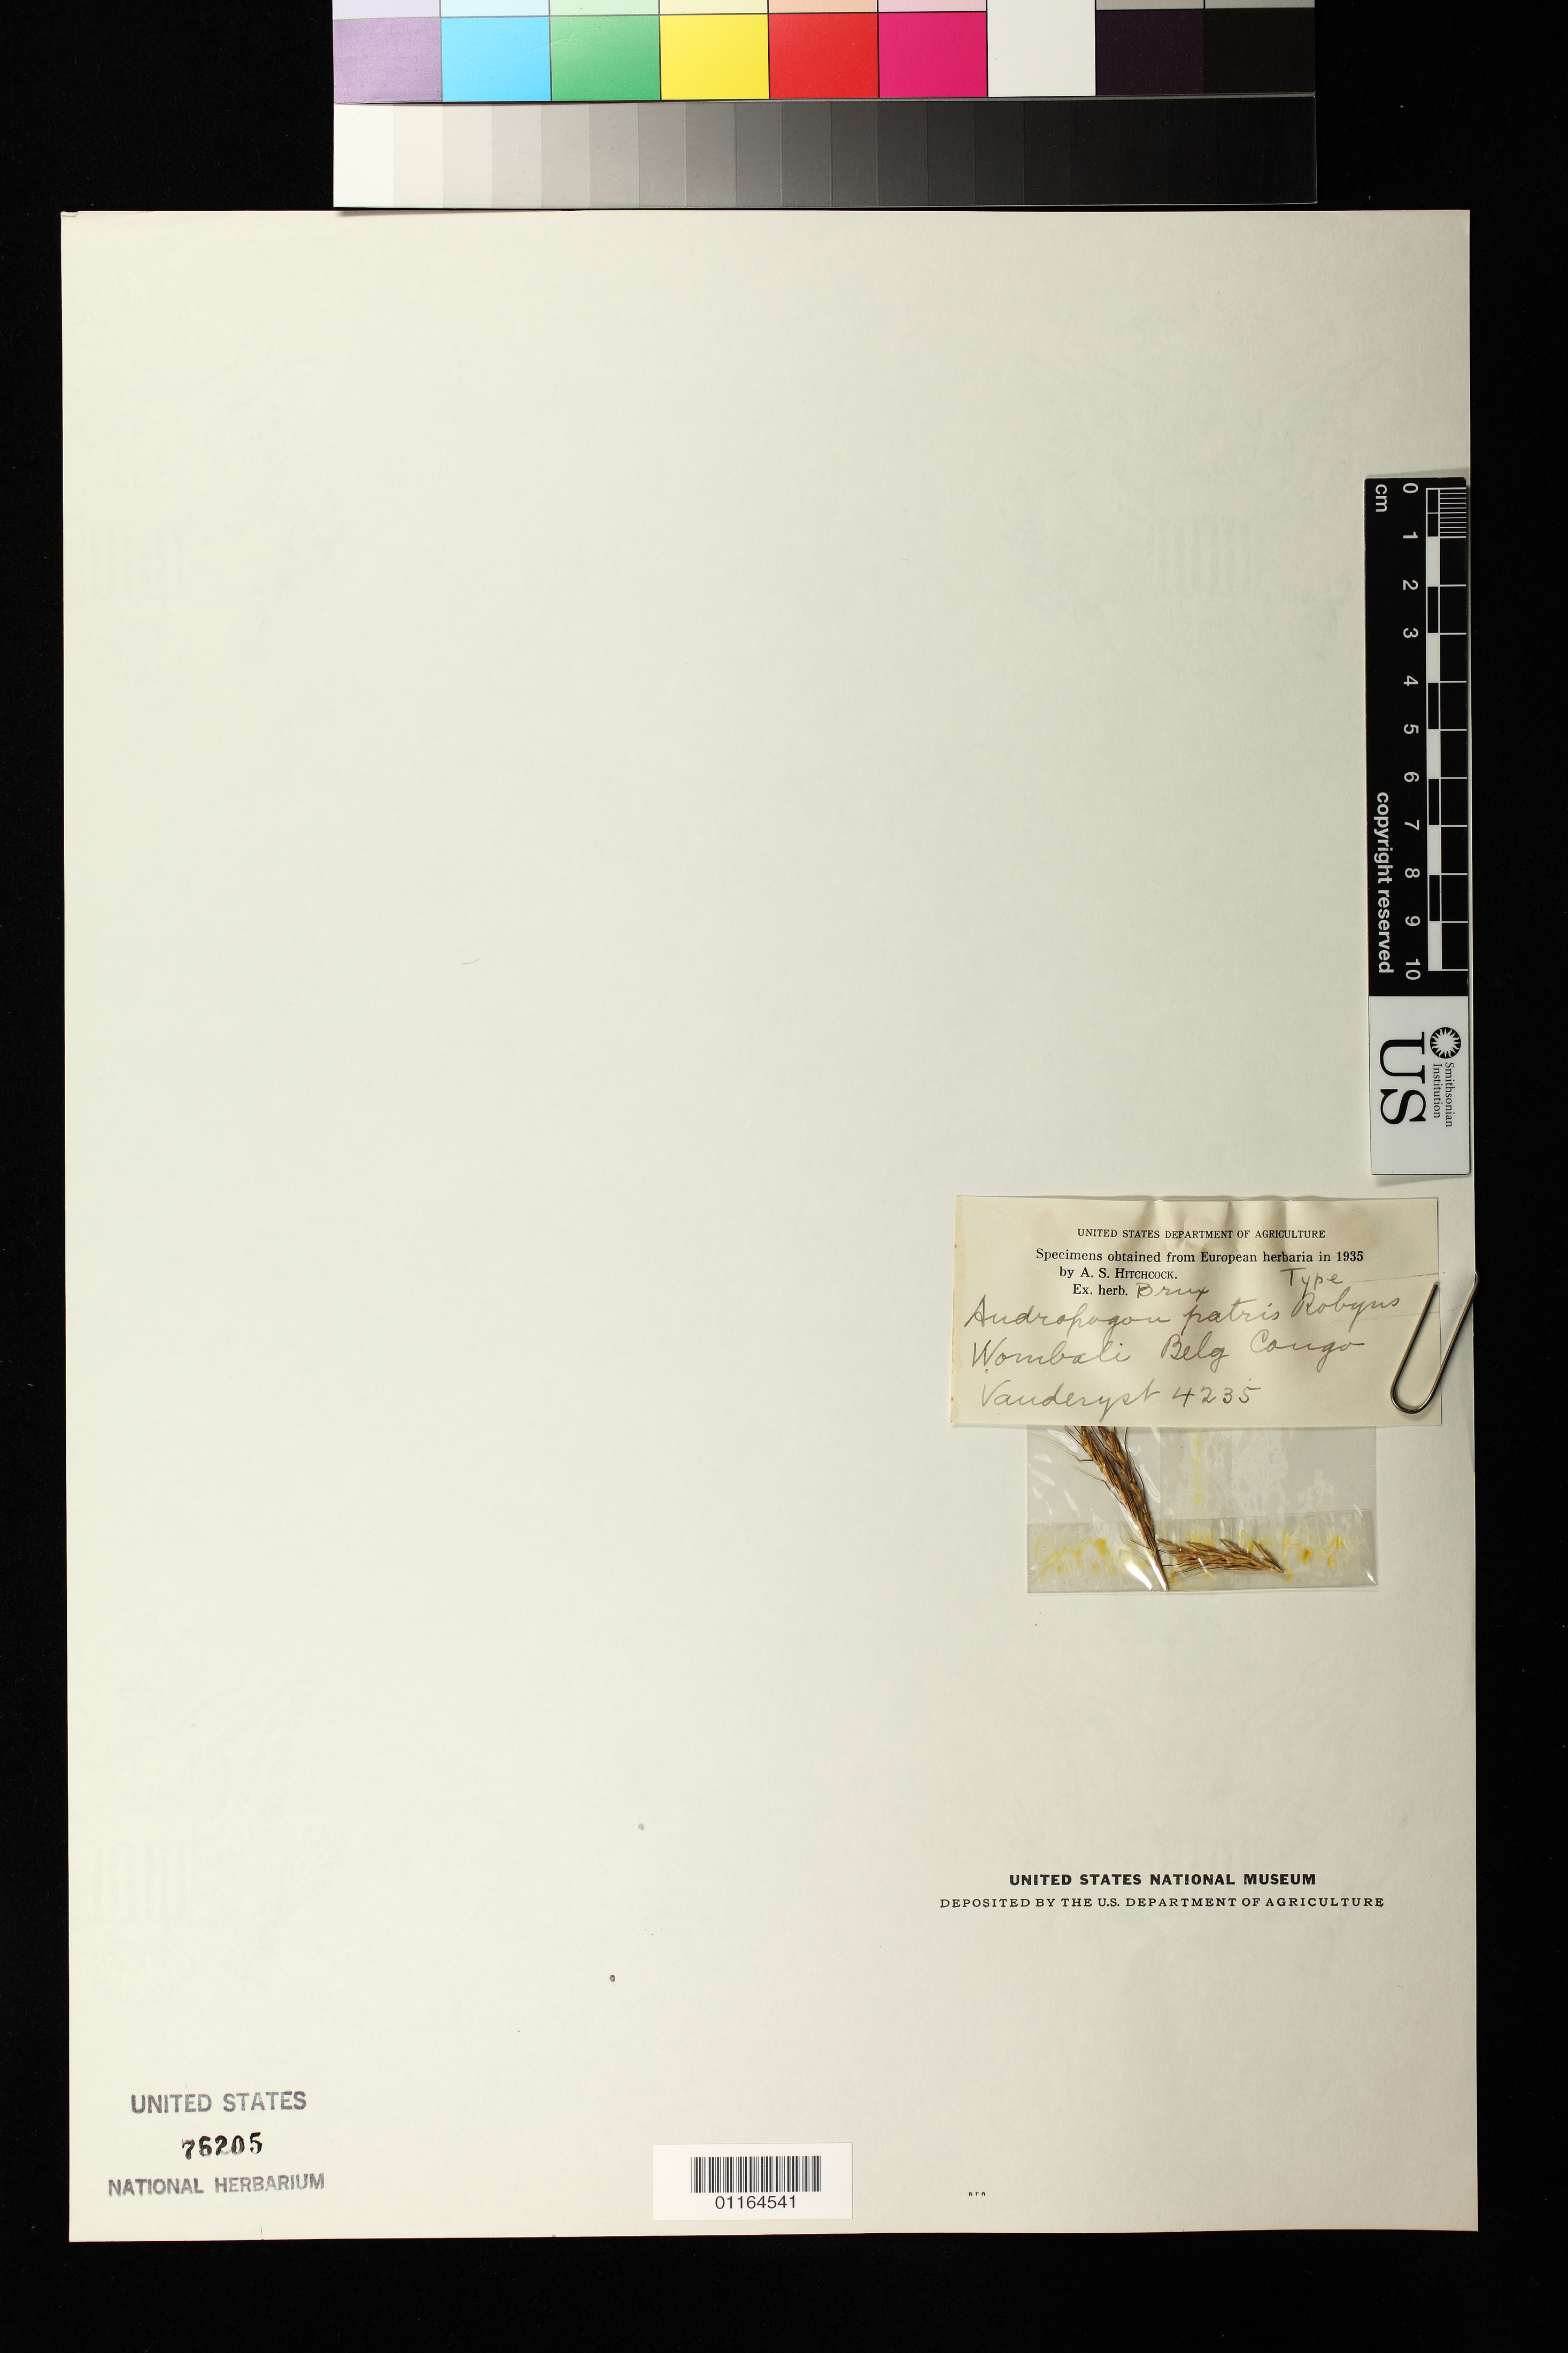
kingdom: Plantae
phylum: Tracheophyta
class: Liliopsida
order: Poales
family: Poaceae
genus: Andropogon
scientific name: Andropogon patris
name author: Robyns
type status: Possible Type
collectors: H. J. R. Vanderyst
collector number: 4235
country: Congo, Democratic Republic of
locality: Wombali, Belg. Congo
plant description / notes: Fragmentary material of type (?) specimen ex herb. Brux. Type cited in Bull. Gard. Bot. Brux. 8: 225 (1930); according to Tropicos type is Vanderyst 4335, this specimen (mis?) numbered 4235.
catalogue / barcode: US 76205